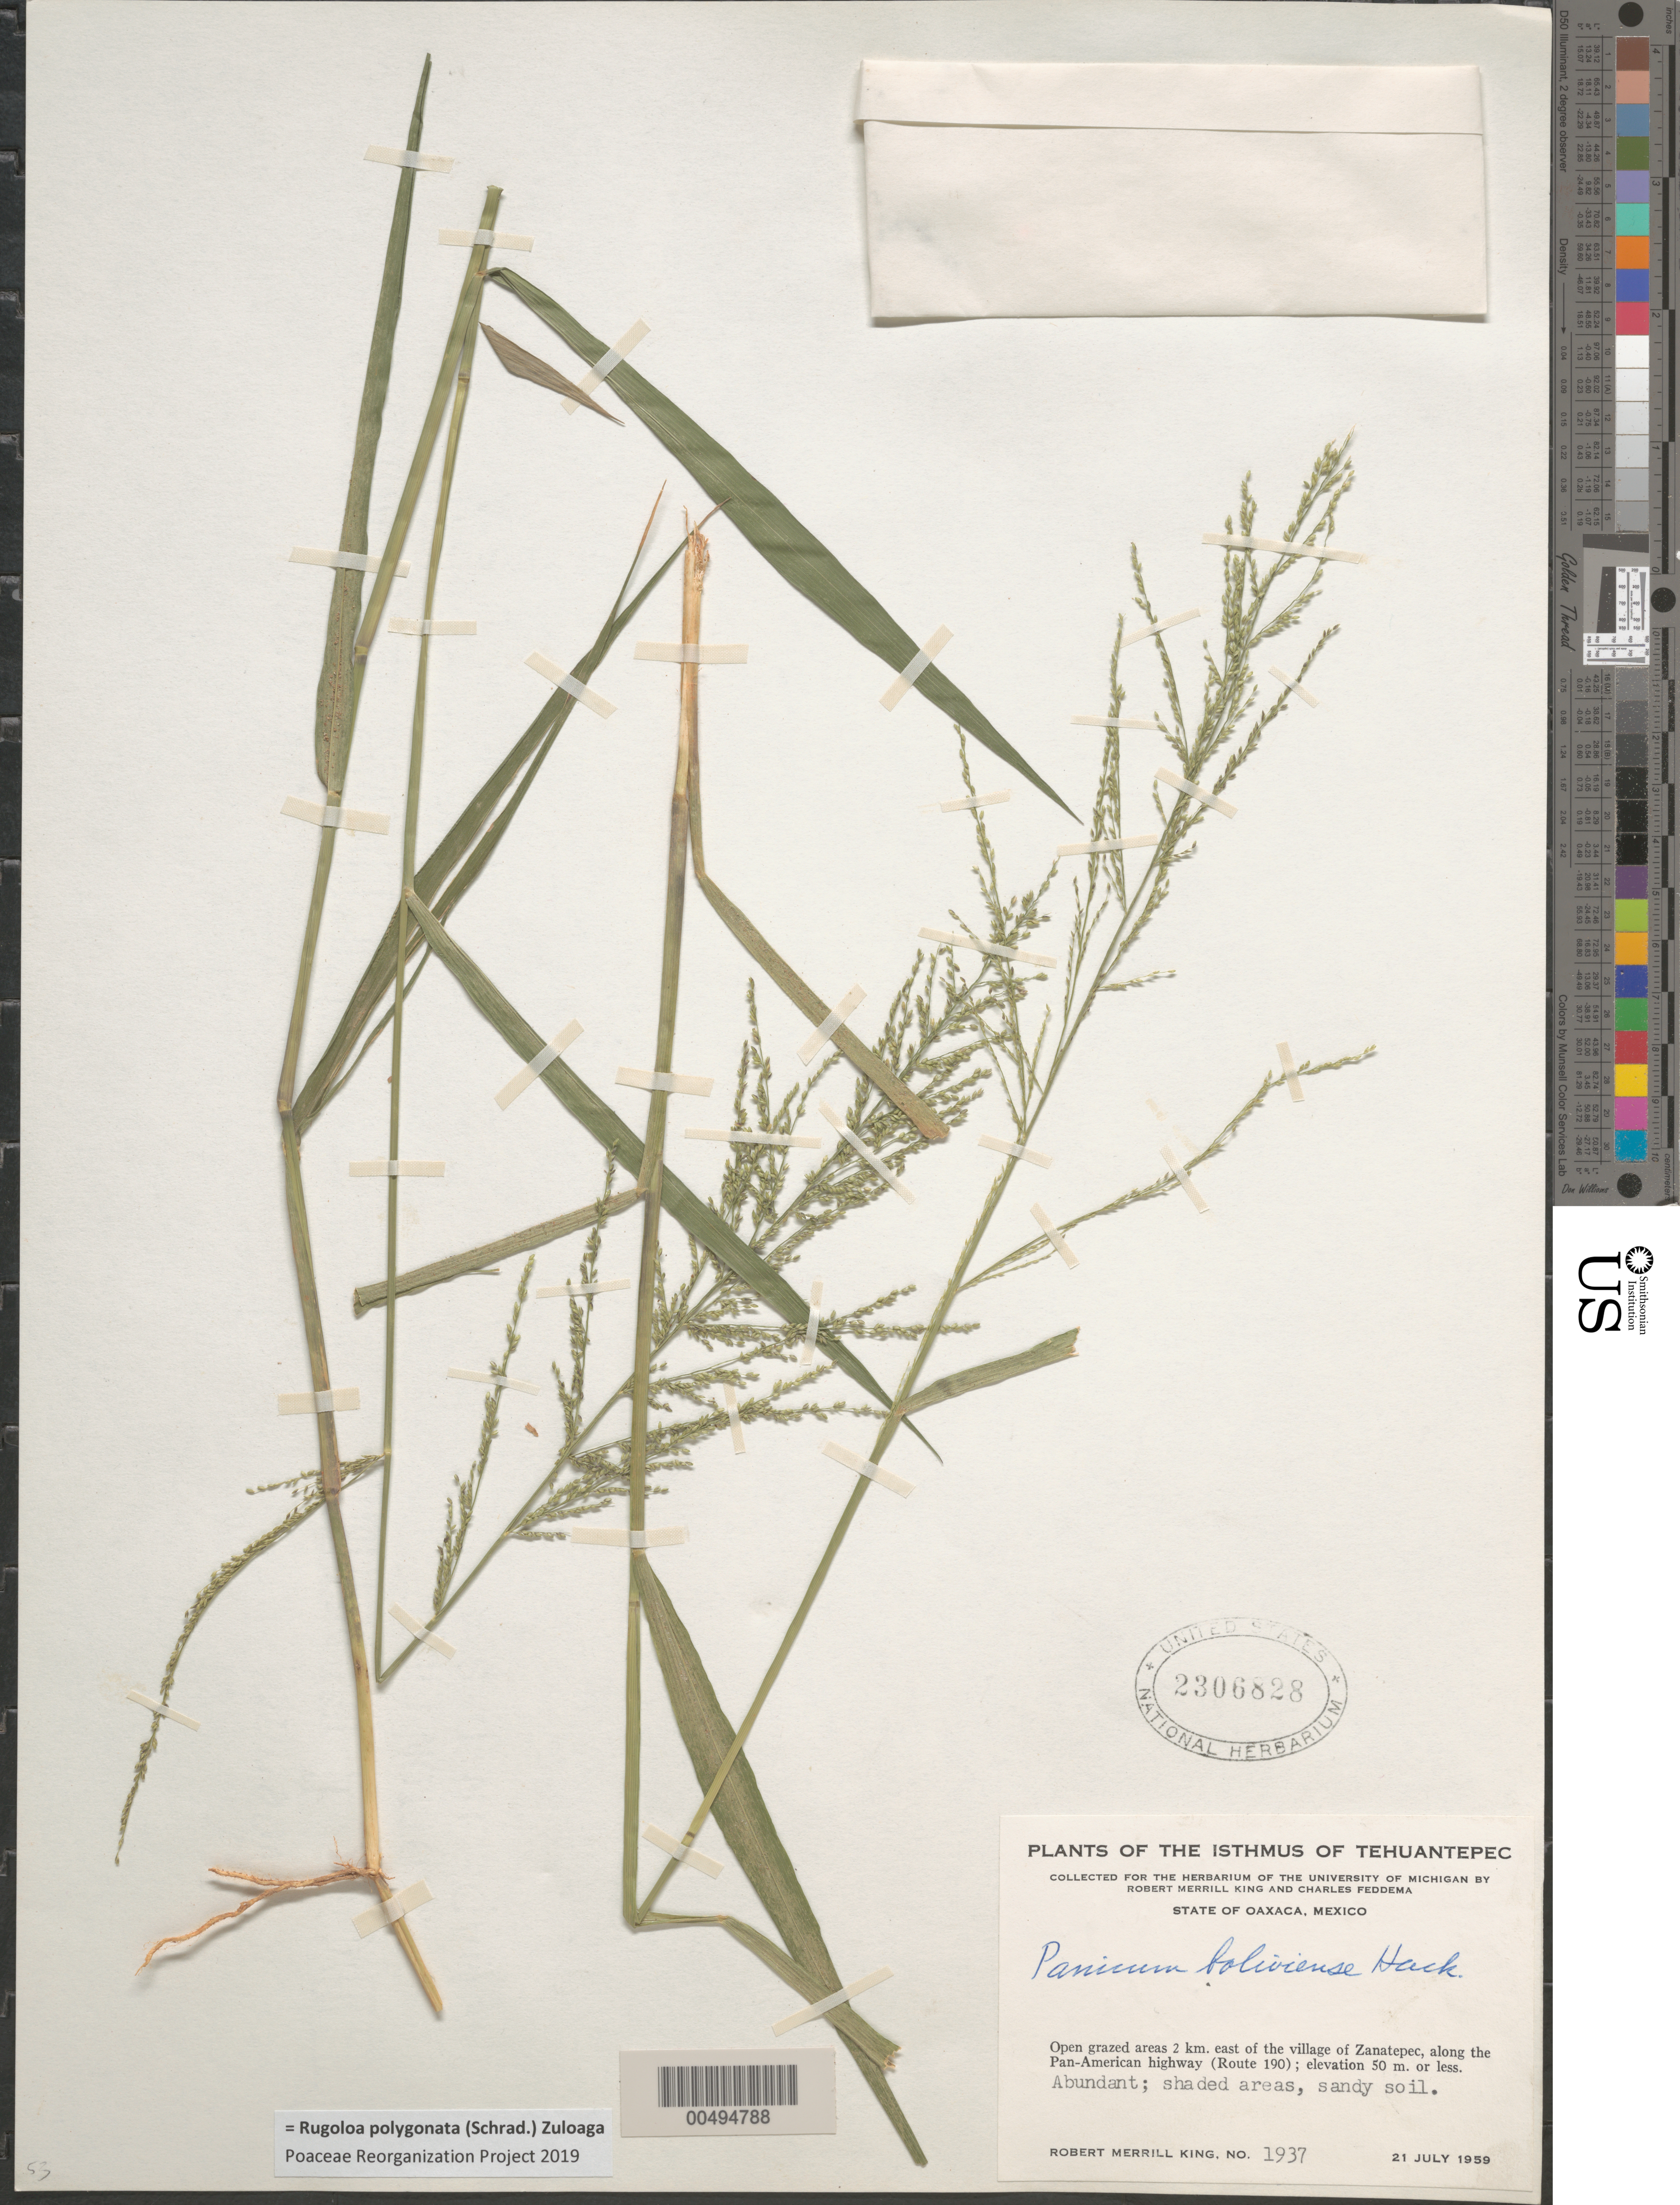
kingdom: Plantae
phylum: Tracheophyta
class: Liliopsida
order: Poales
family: Poaceae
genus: Panicum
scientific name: Panicum laxum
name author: Sw.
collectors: R. M. King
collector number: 1937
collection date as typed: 21 Jul 1959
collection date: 1959-07-21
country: Mexico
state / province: Oaxaca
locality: Isthmus of Tehuantepec, 2 km E of the village of Zanatepec, along the Pan-American Hwy (Route 190)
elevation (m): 0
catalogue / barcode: US 2306828